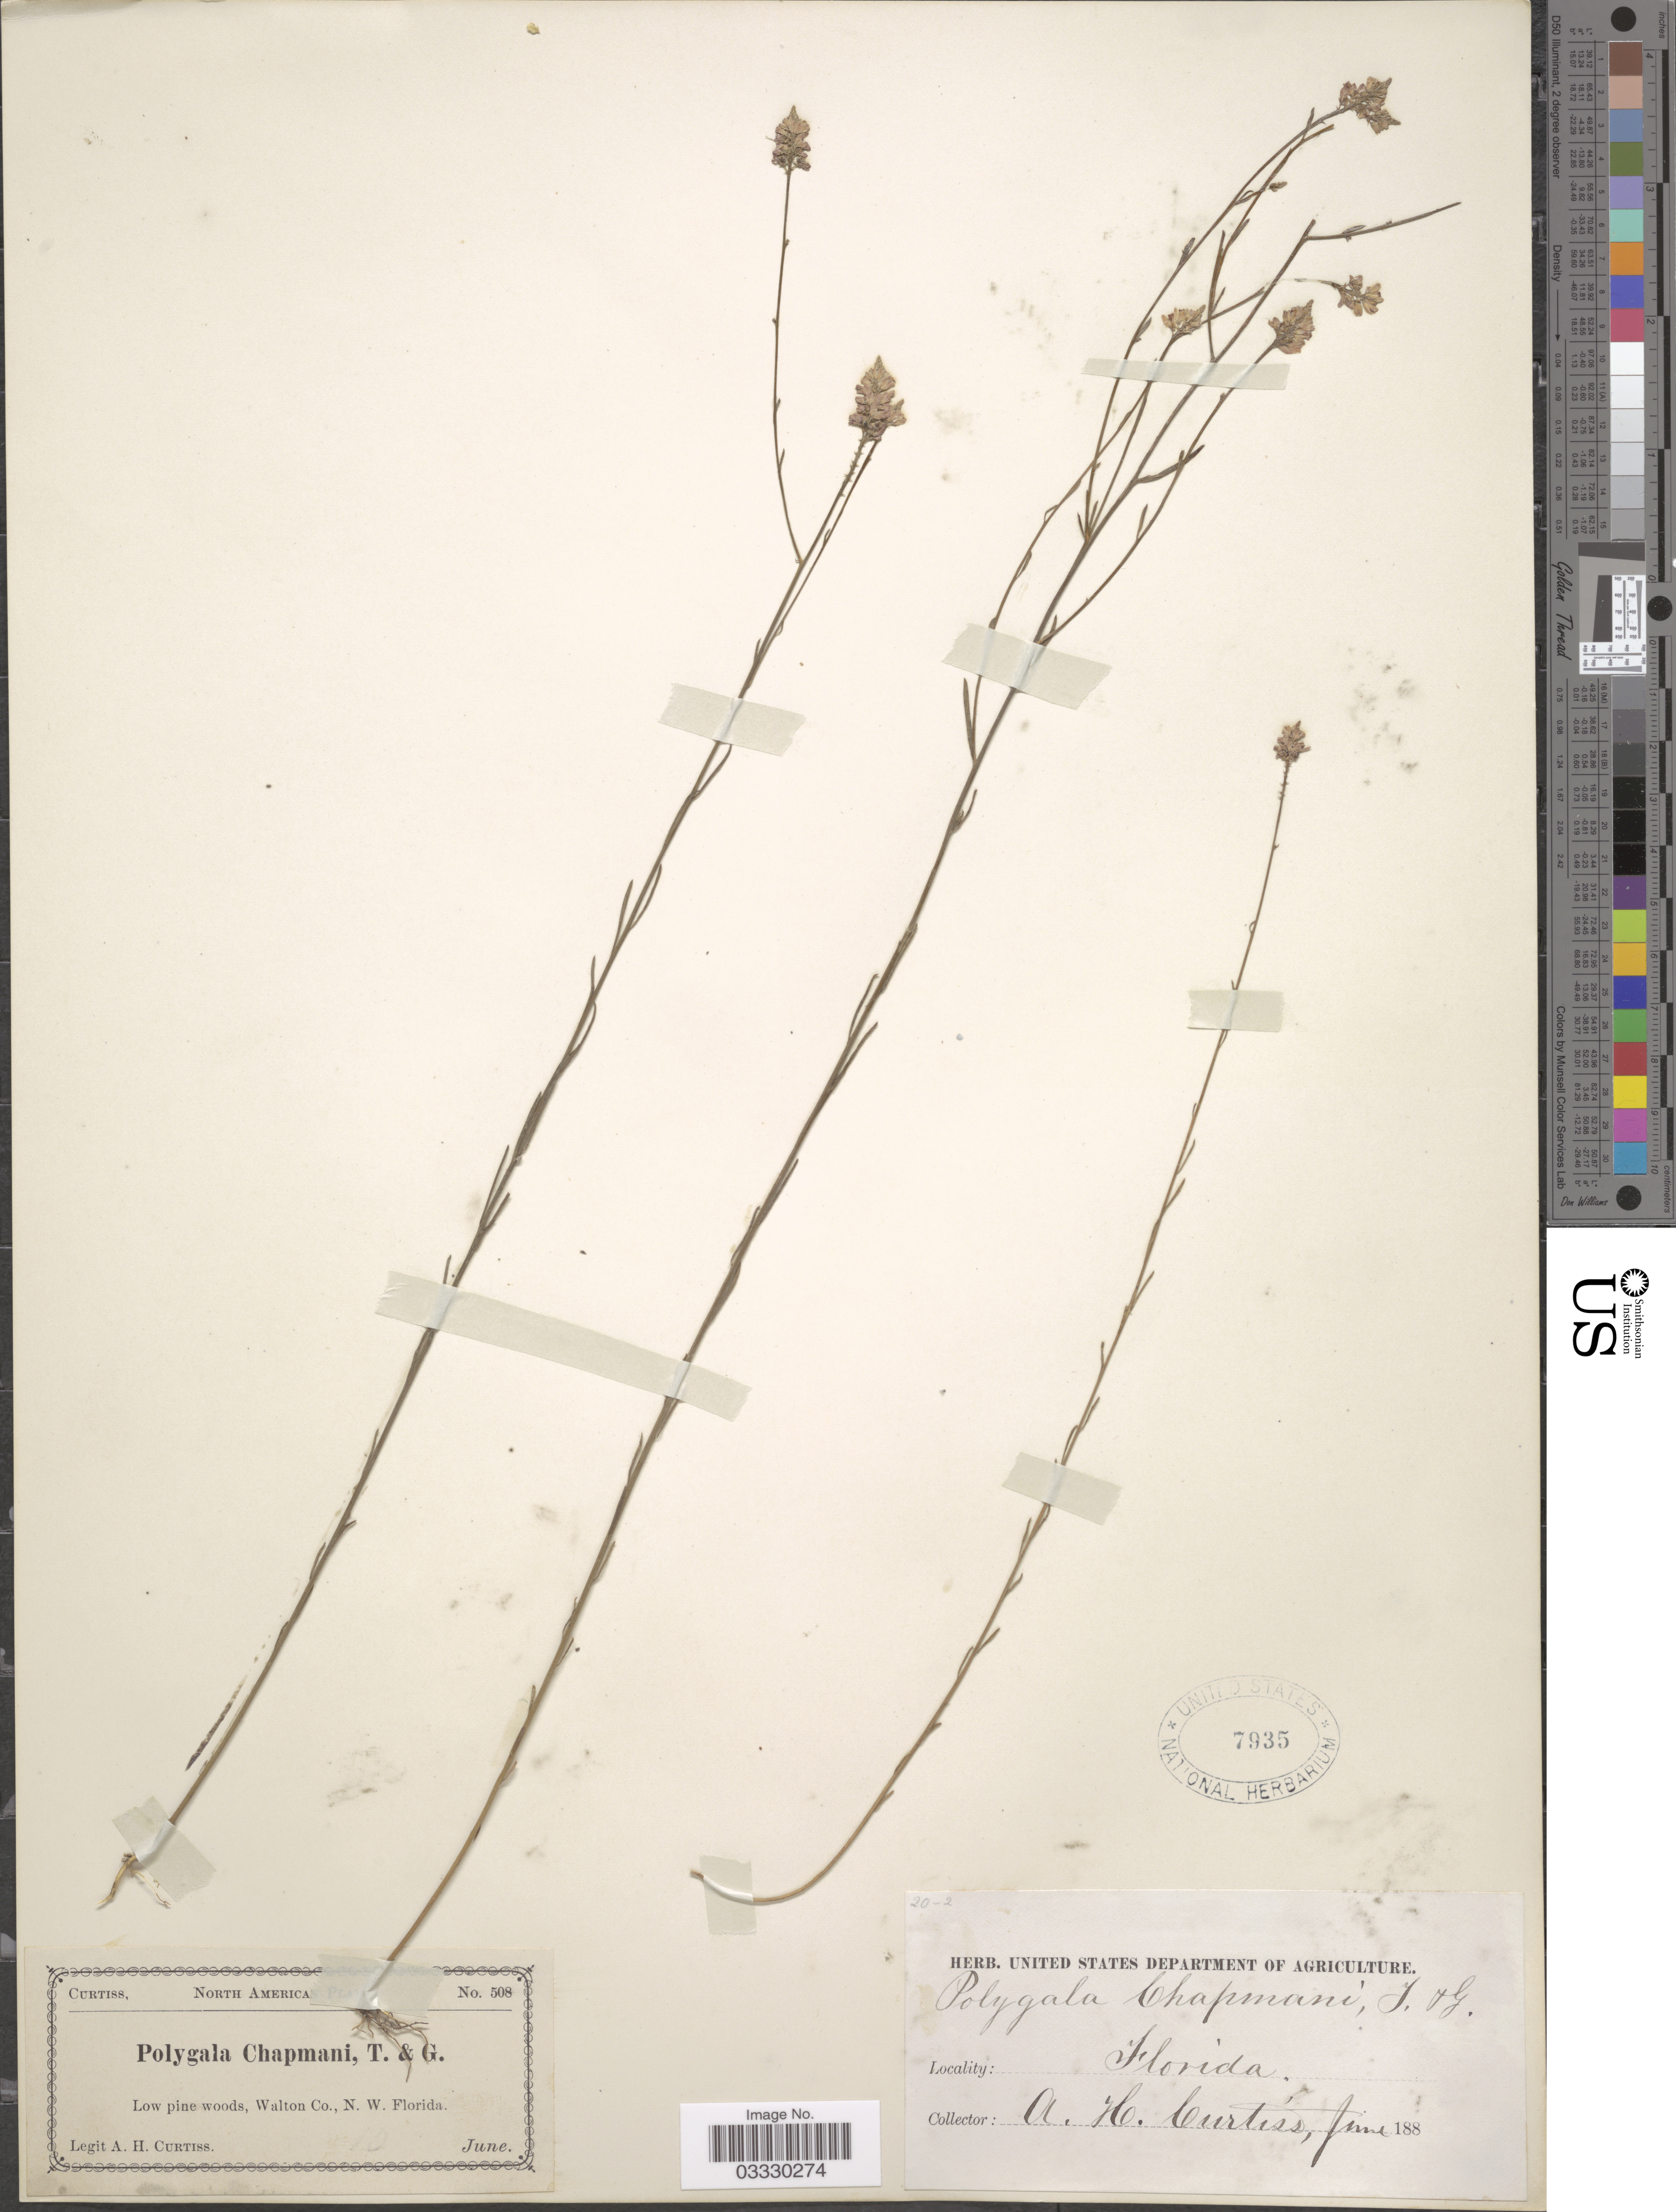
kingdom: Plantae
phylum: Tracheophyta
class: Magnoliopsida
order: Fabales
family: Polygalaceae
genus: Polygala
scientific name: Polygala chapmanii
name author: Torr. & A. Gray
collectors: A. H. Curtiss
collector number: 508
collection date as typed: June 188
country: United States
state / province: Florida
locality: Walton Co., N. W. Florida.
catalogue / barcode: US 7935